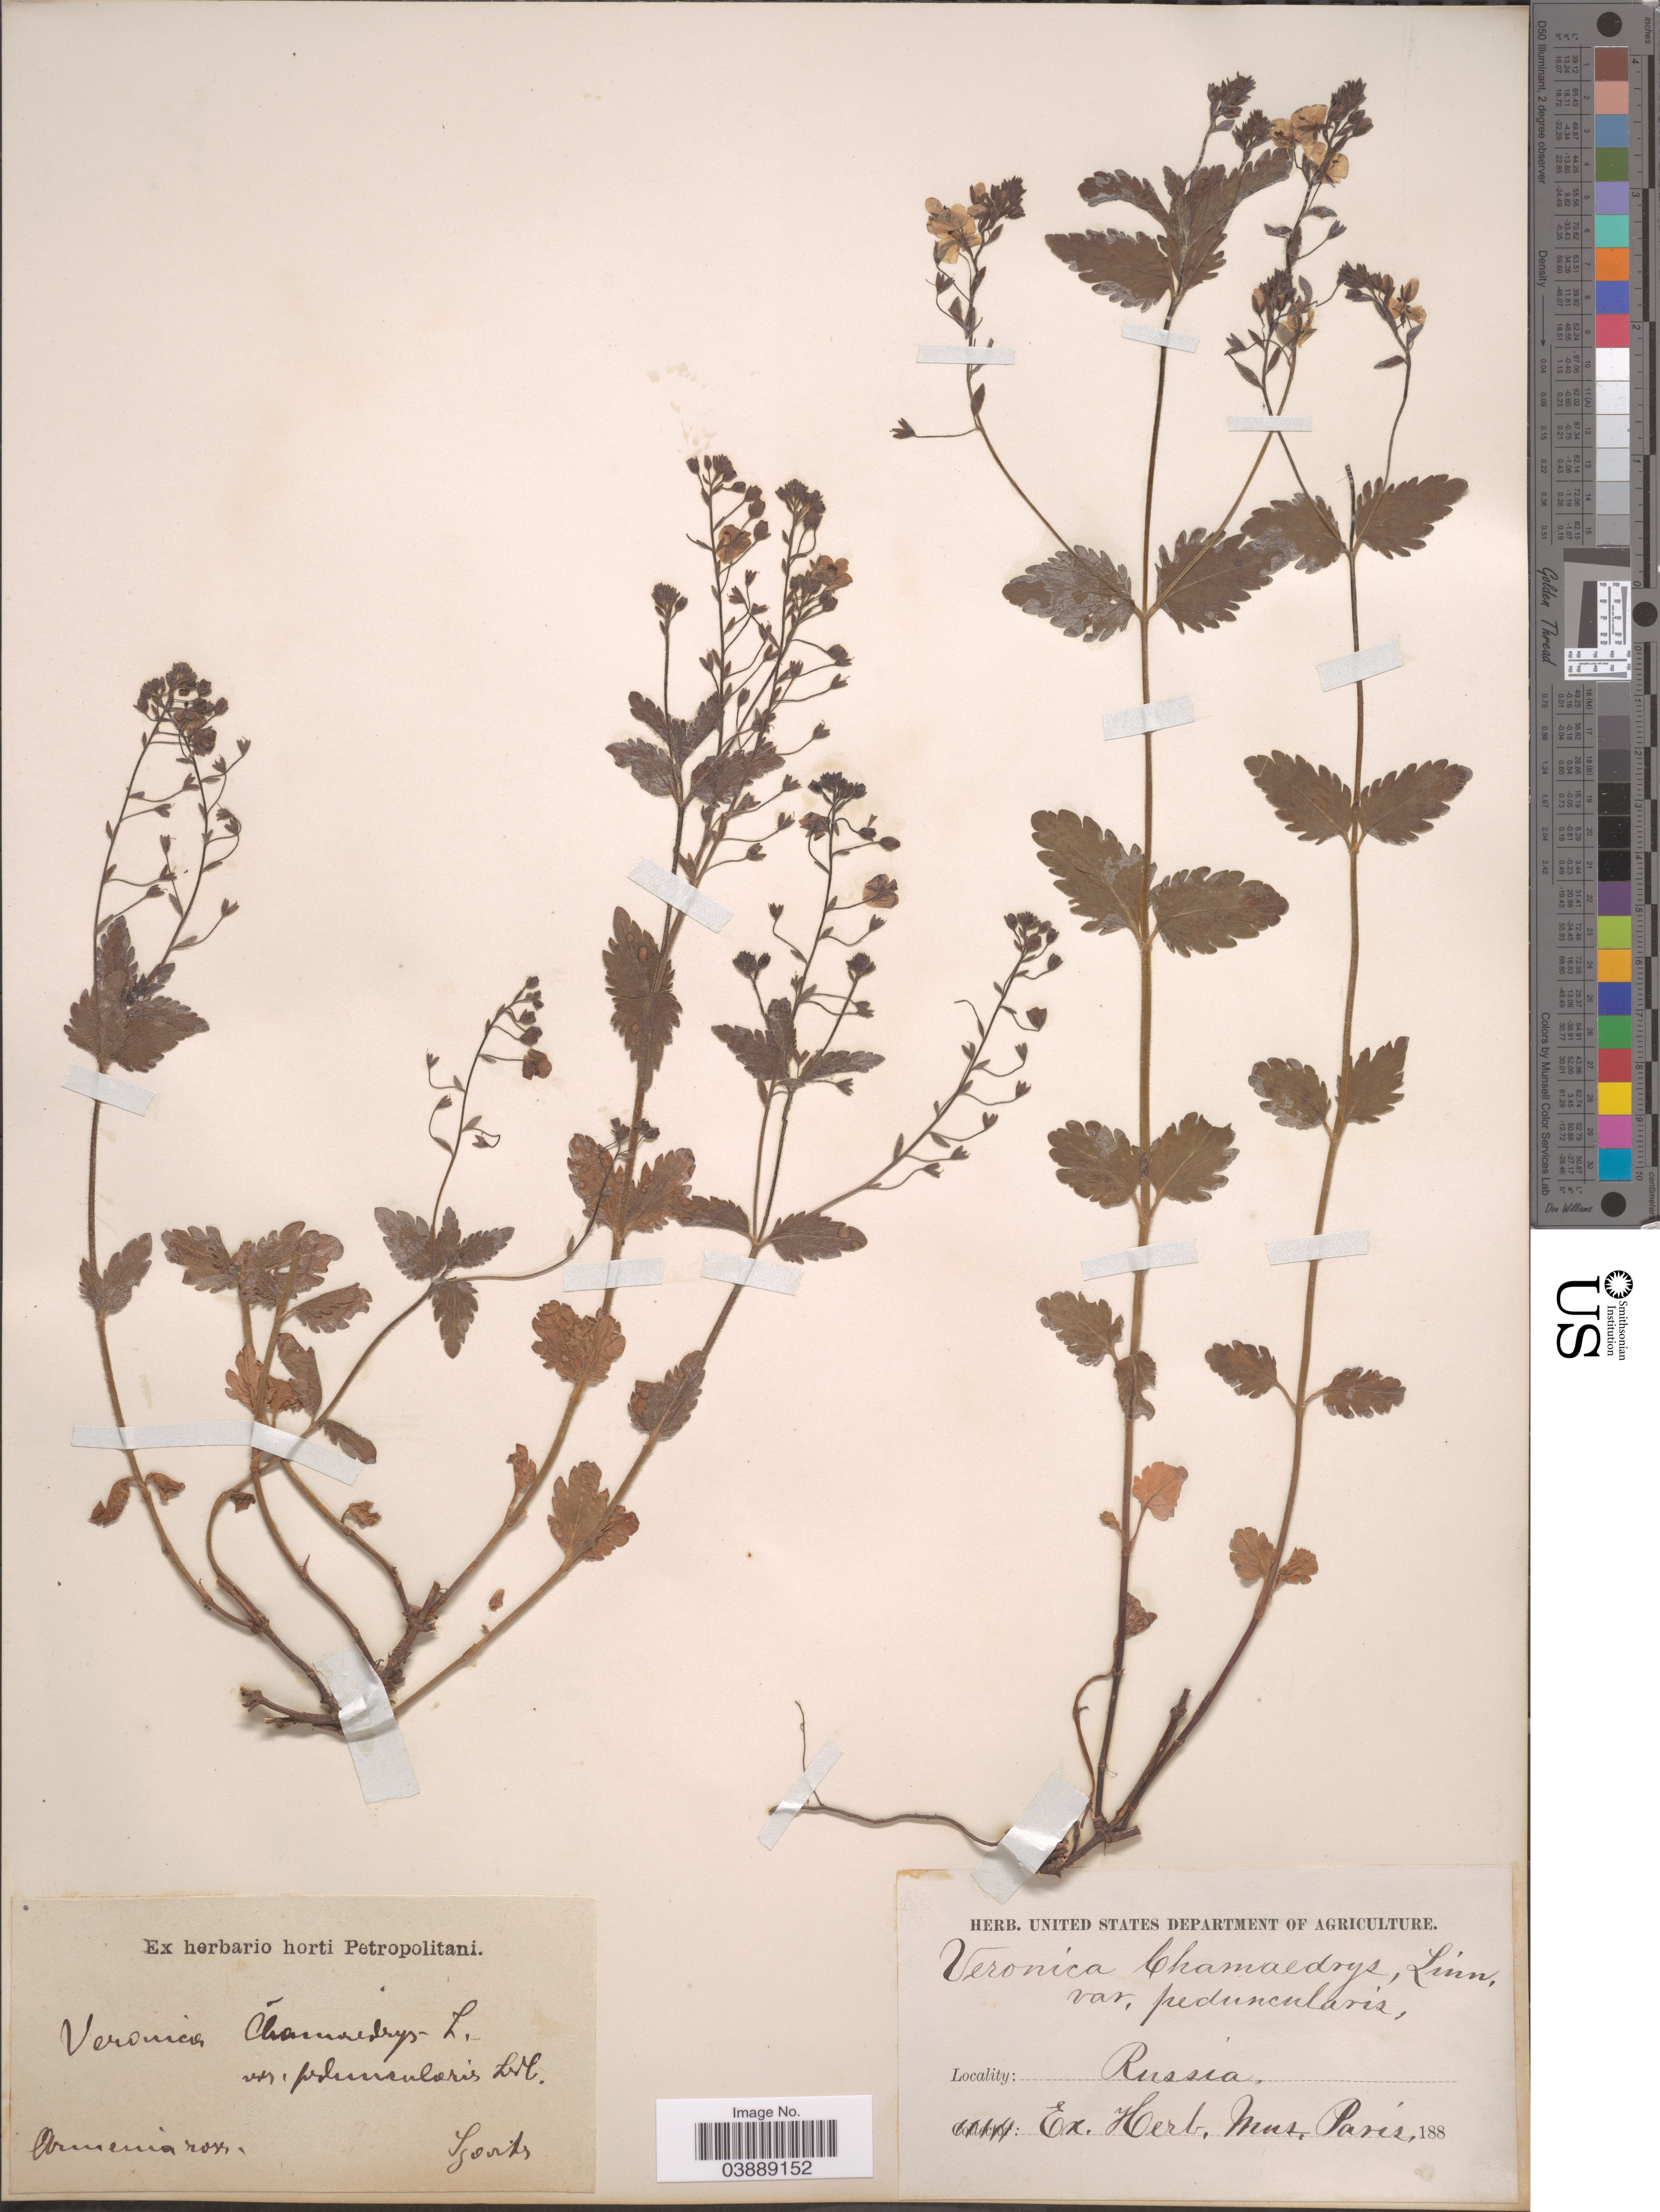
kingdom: Plantae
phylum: Tracheophyta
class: Magnoliopsida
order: Lamiales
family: Plantaginaceae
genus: Veronica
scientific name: Veronica chamaedrys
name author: L.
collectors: Szovits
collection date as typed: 188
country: Armenia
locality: Armenia ross.